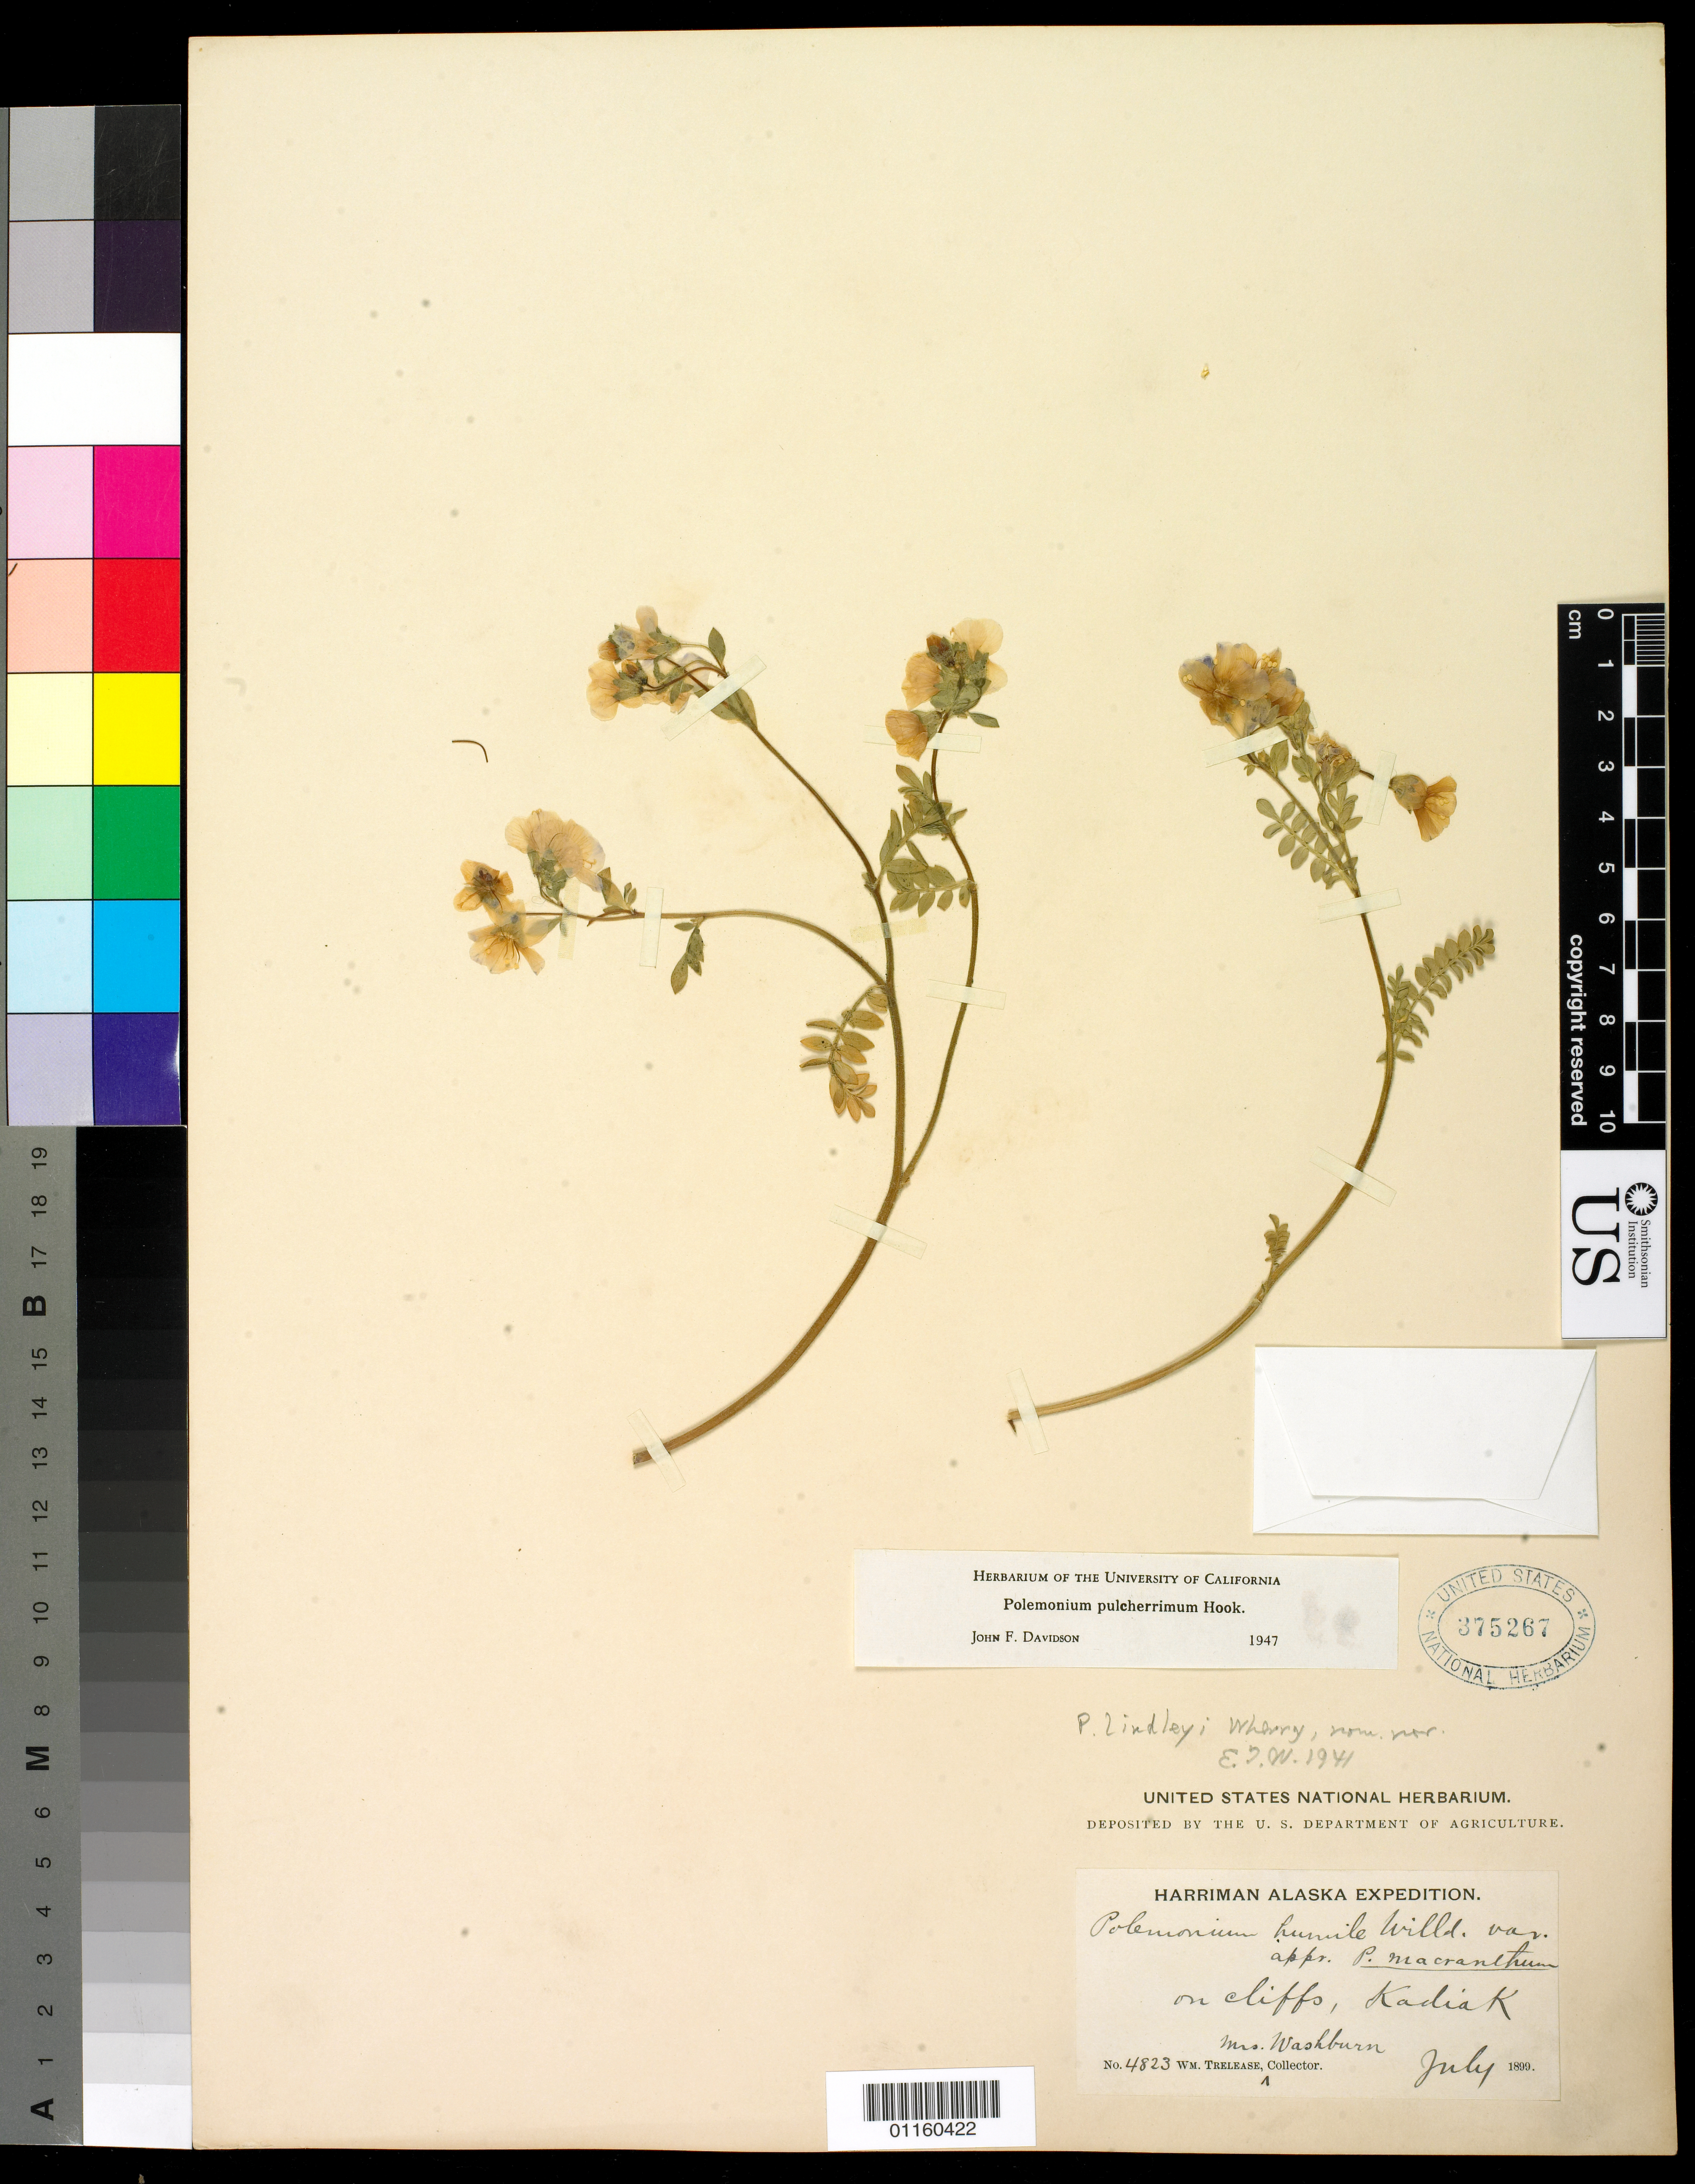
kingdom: Plantae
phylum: Tracheophyta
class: Magnoliopsida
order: Ericales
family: Polemoniaceae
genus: Polemonium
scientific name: Polemonium pulcherrimum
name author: Hook.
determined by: Davidson, J. F.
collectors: W. Trelease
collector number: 4823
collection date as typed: Jul 1899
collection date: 1899-07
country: United States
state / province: Alaska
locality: Kodiak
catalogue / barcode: US 375267